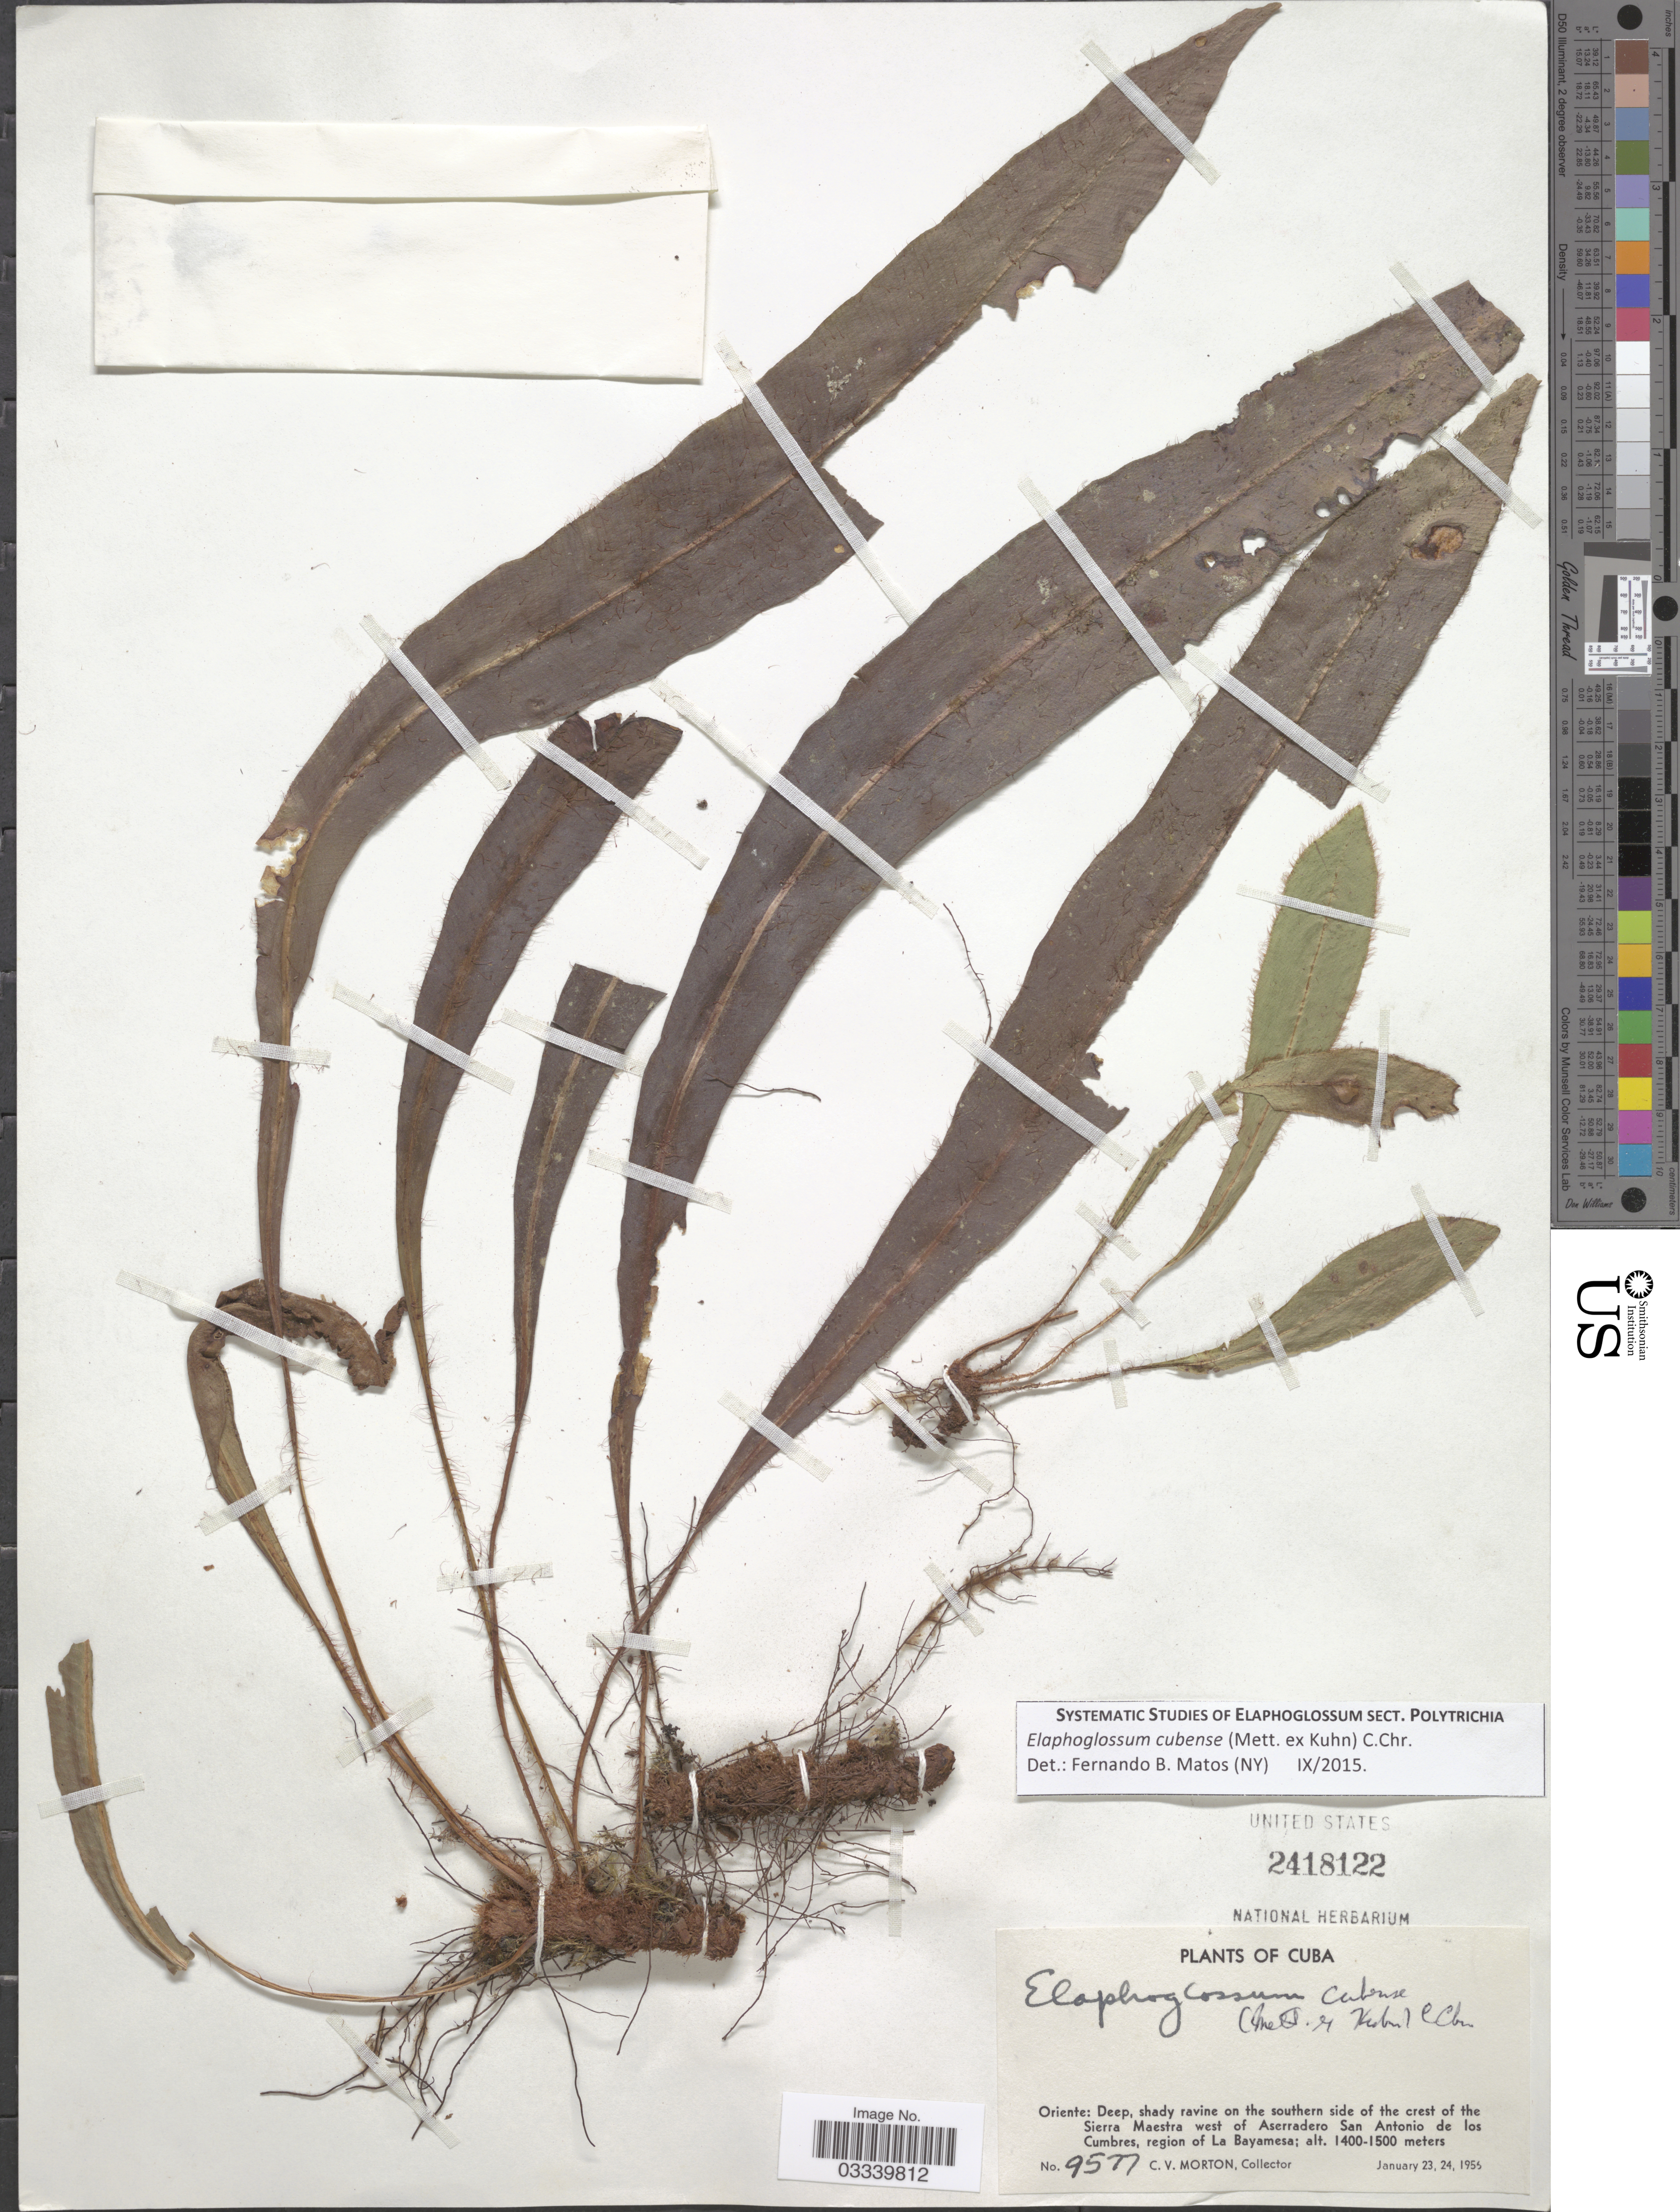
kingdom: Plantae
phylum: Tracheophyta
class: Polypodiopsida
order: Polypodiales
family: Dryopteridaceae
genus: Elaphoglossum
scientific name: Elaphoglossum cubense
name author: (Mett. ex Kuhn) C. Chr.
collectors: C. V. Morton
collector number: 9577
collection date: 1955-01-23/1955-01-24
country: Cuba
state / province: Oriente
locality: Deep, shady ravine on the southern side of the crest of the Sierra Maestra west of Aserradero San Antonio de los Cumbres, region of La Bayamesa.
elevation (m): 1400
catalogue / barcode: US 2418122